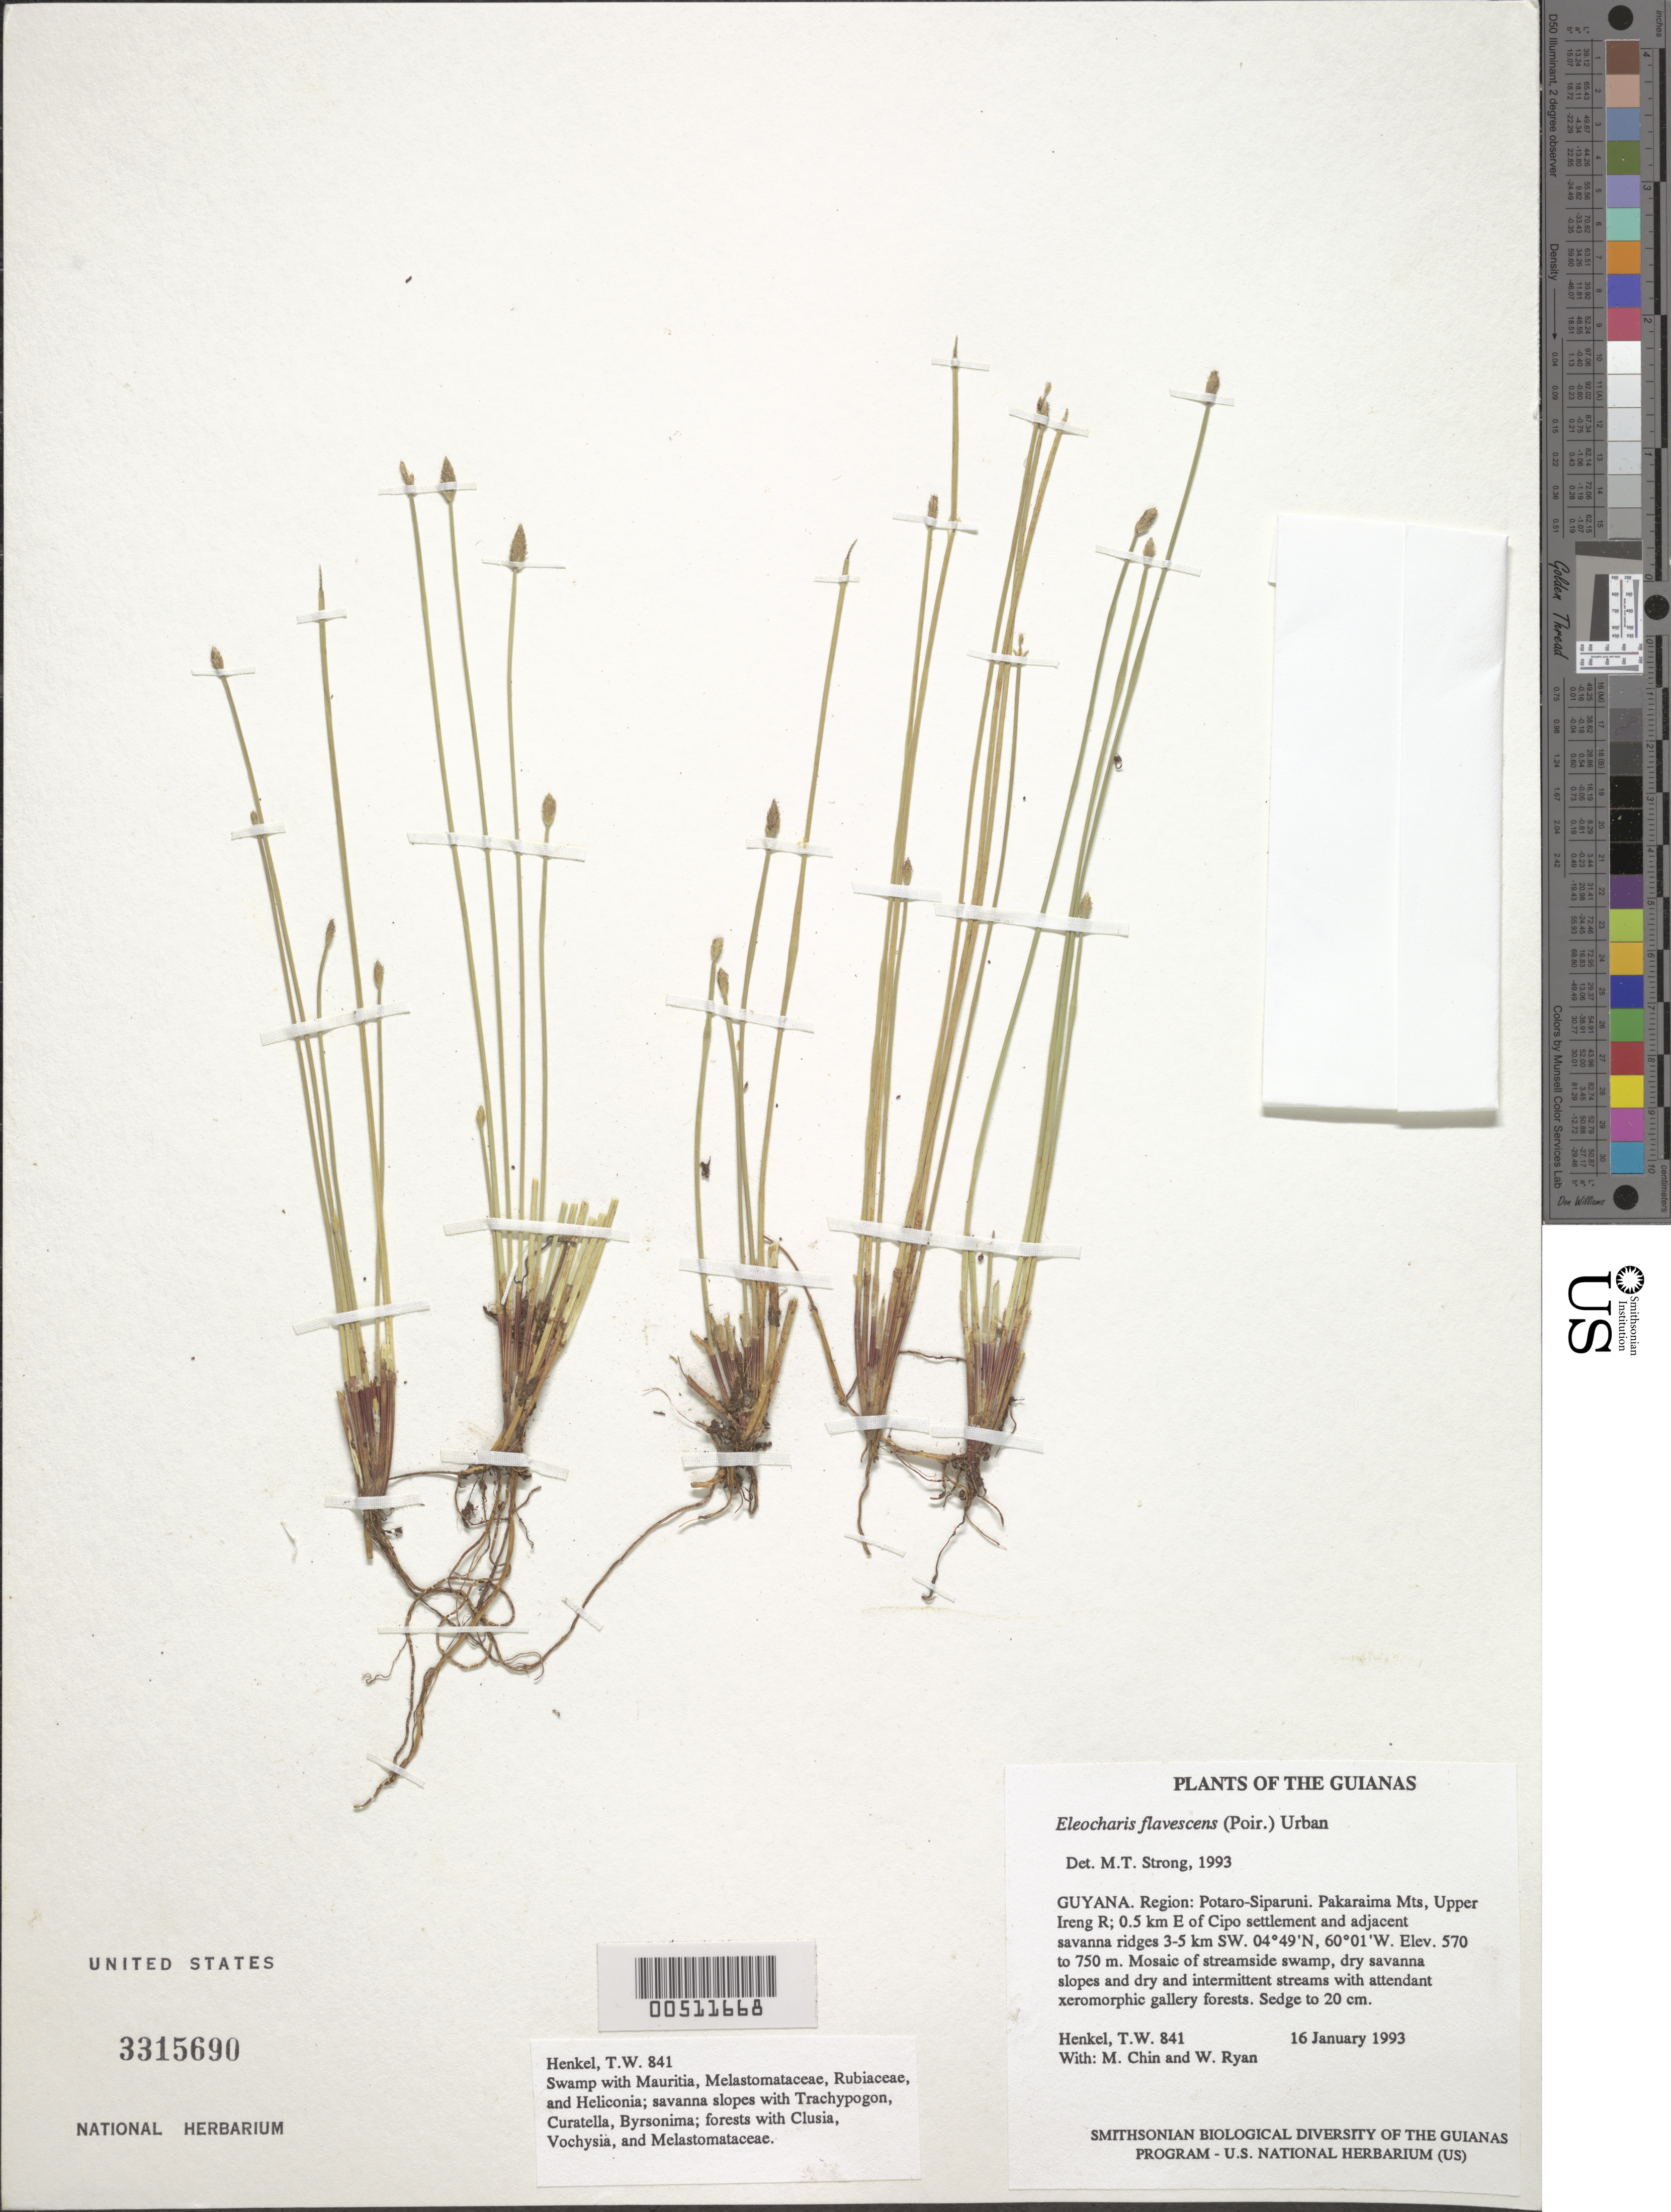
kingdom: Plantae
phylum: Tracheophyta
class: Liliopsida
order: Poales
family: Cyperaceae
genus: Eleocharis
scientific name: Eleocharis flavescens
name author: (Poir.) Urb.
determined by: Strong, M. T., (US), Smithsonian Institution - National Museum of Natural History (UNITED STATES)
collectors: T. Henkel, M. Chin & W. Ryan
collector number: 841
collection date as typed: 16 January 1993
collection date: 1993-01-16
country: Guyana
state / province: Potaro-Siparuni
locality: Pakaraima Mts, Upper Ireng R; 0.5 km E of Cipo settlement and adjacent savanna ridges 3-5 km SW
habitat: Mosaic of streamside swamp, dry savanna slopes and dry and intermittent streams with attendant xeromorphic gallery forests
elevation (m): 570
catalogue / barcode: US 3315690